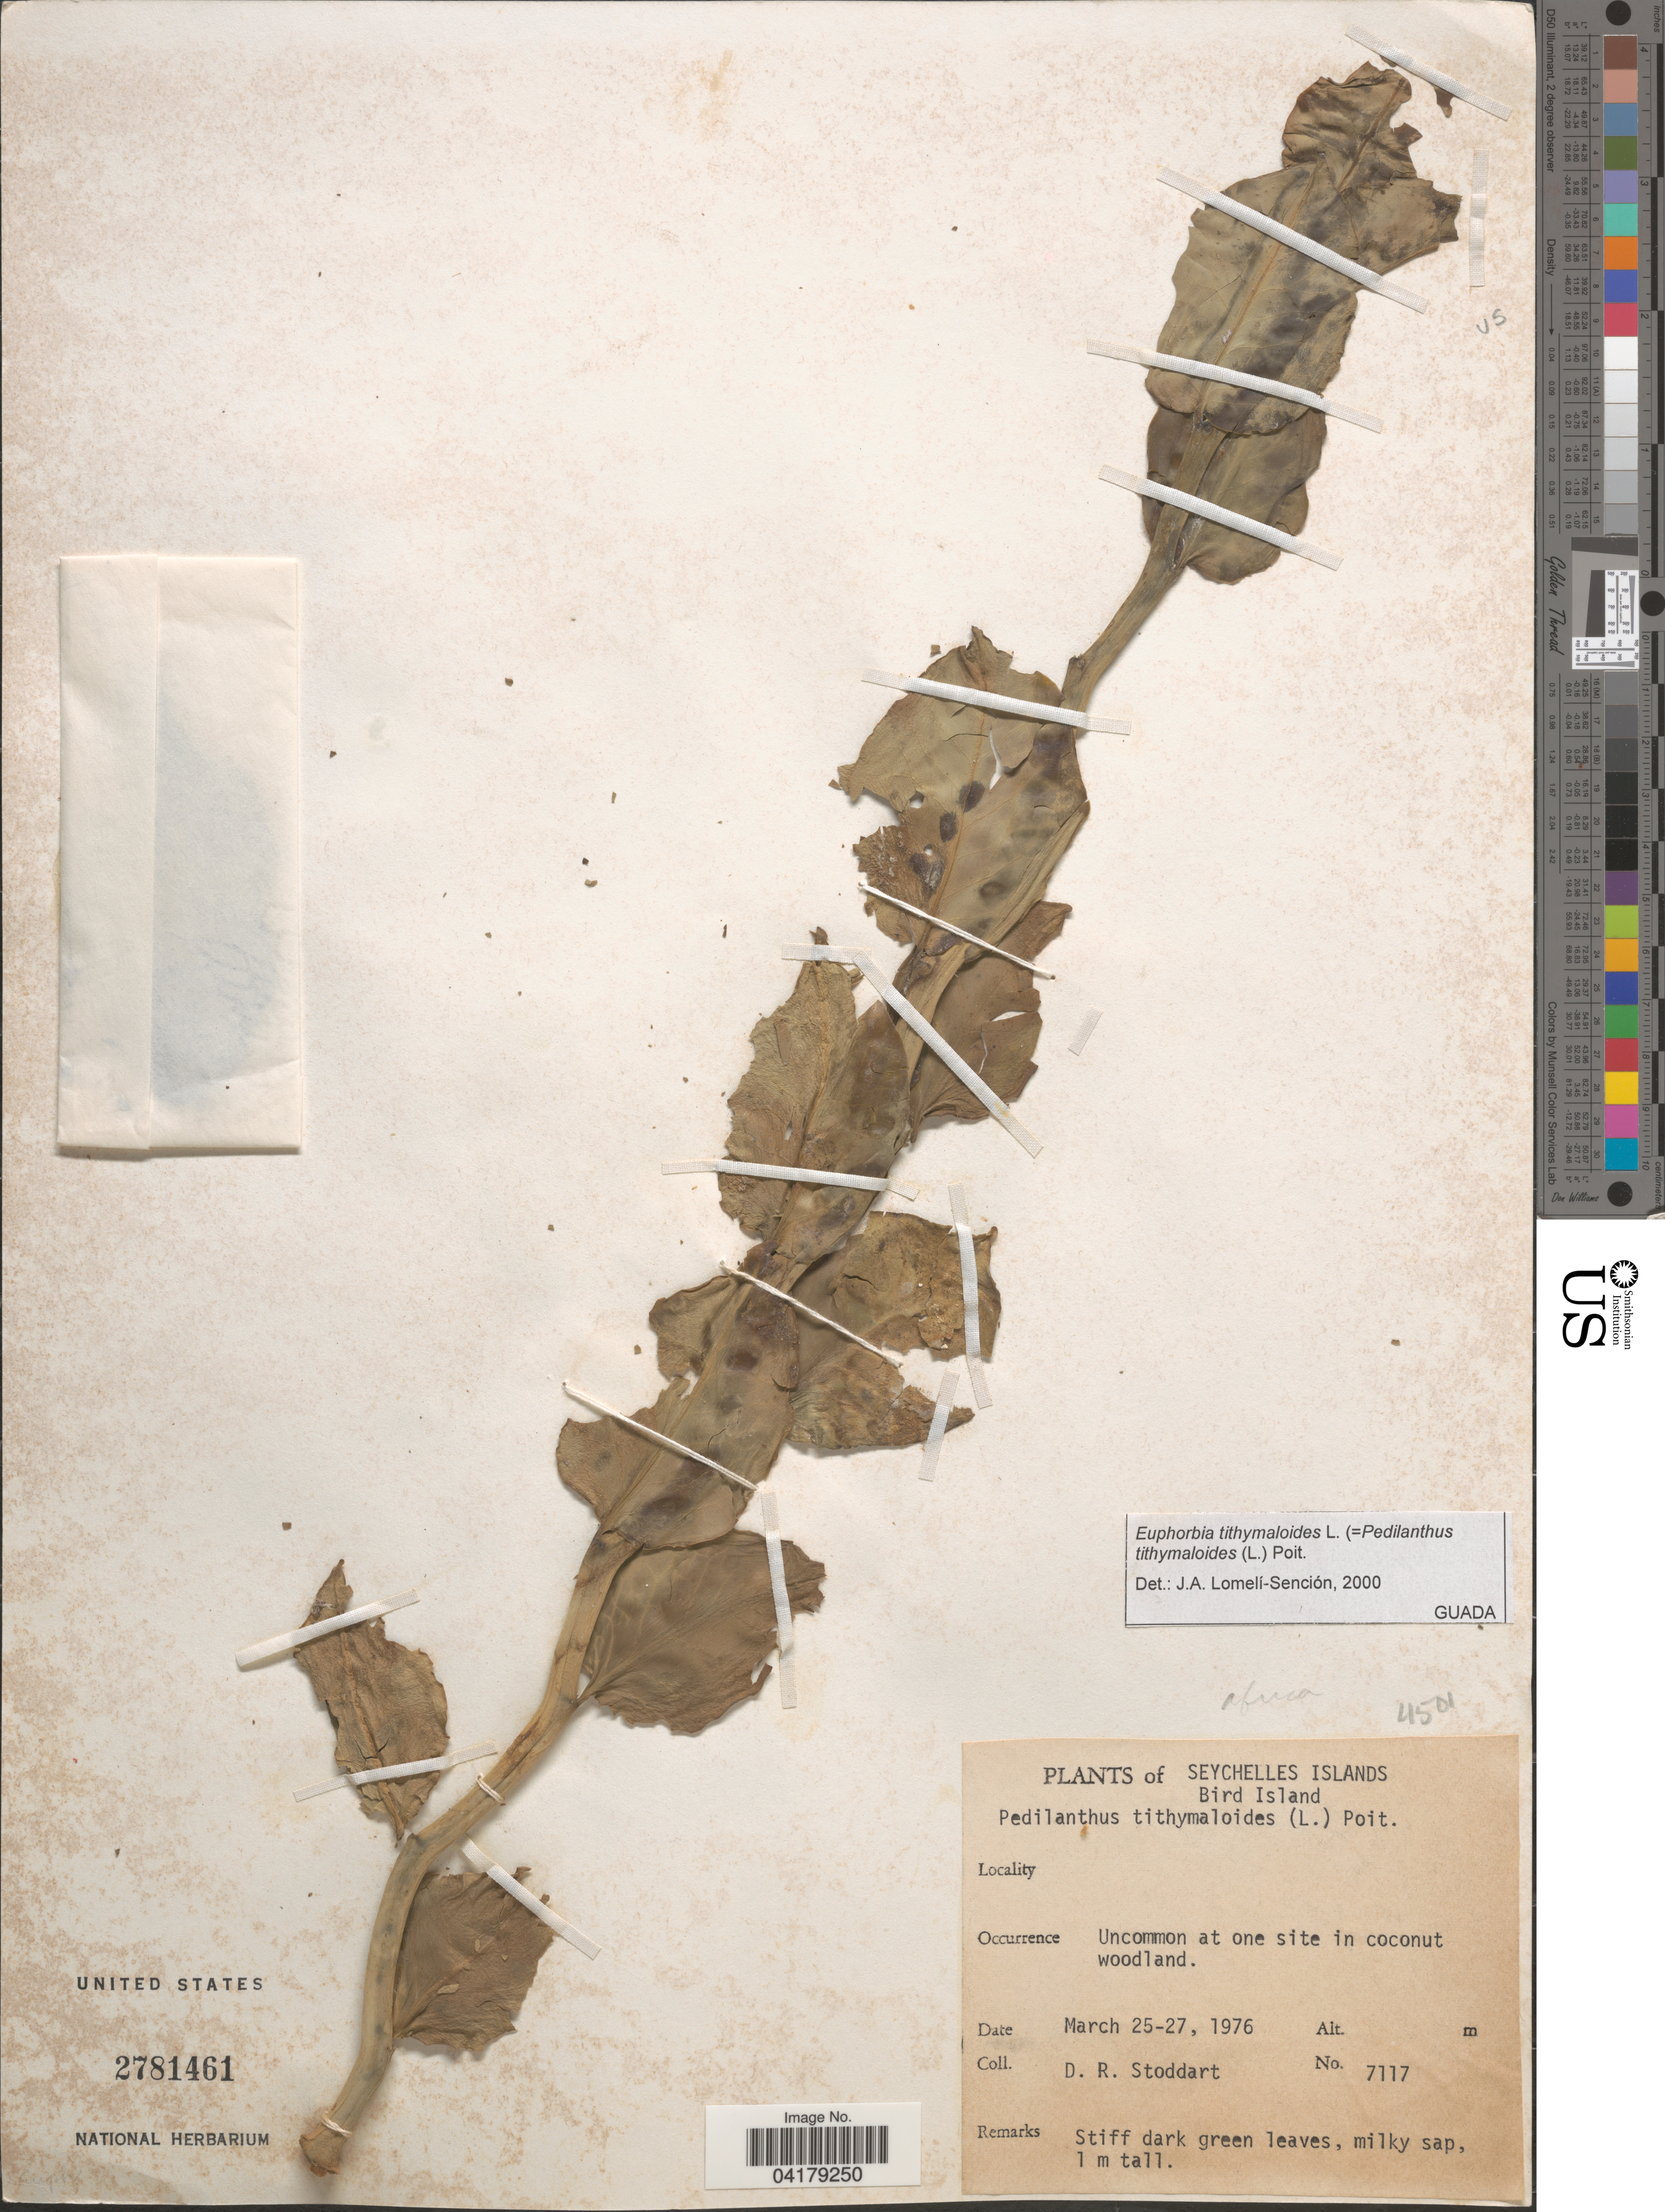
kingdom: Plantae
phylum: Tracheophyta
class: Magnoliopsida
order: Malpighiales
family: Euphorbiaceae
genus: Euphorbia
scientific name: Euphorbia tithymaloides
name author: L.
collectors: D. R. Stoddart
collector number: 7117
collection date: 1976-03-25/1976-03-27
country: Seychelles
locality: Seychelles Islands. Bird Island. At one site in coconut woodland.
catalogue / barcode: US 2781461